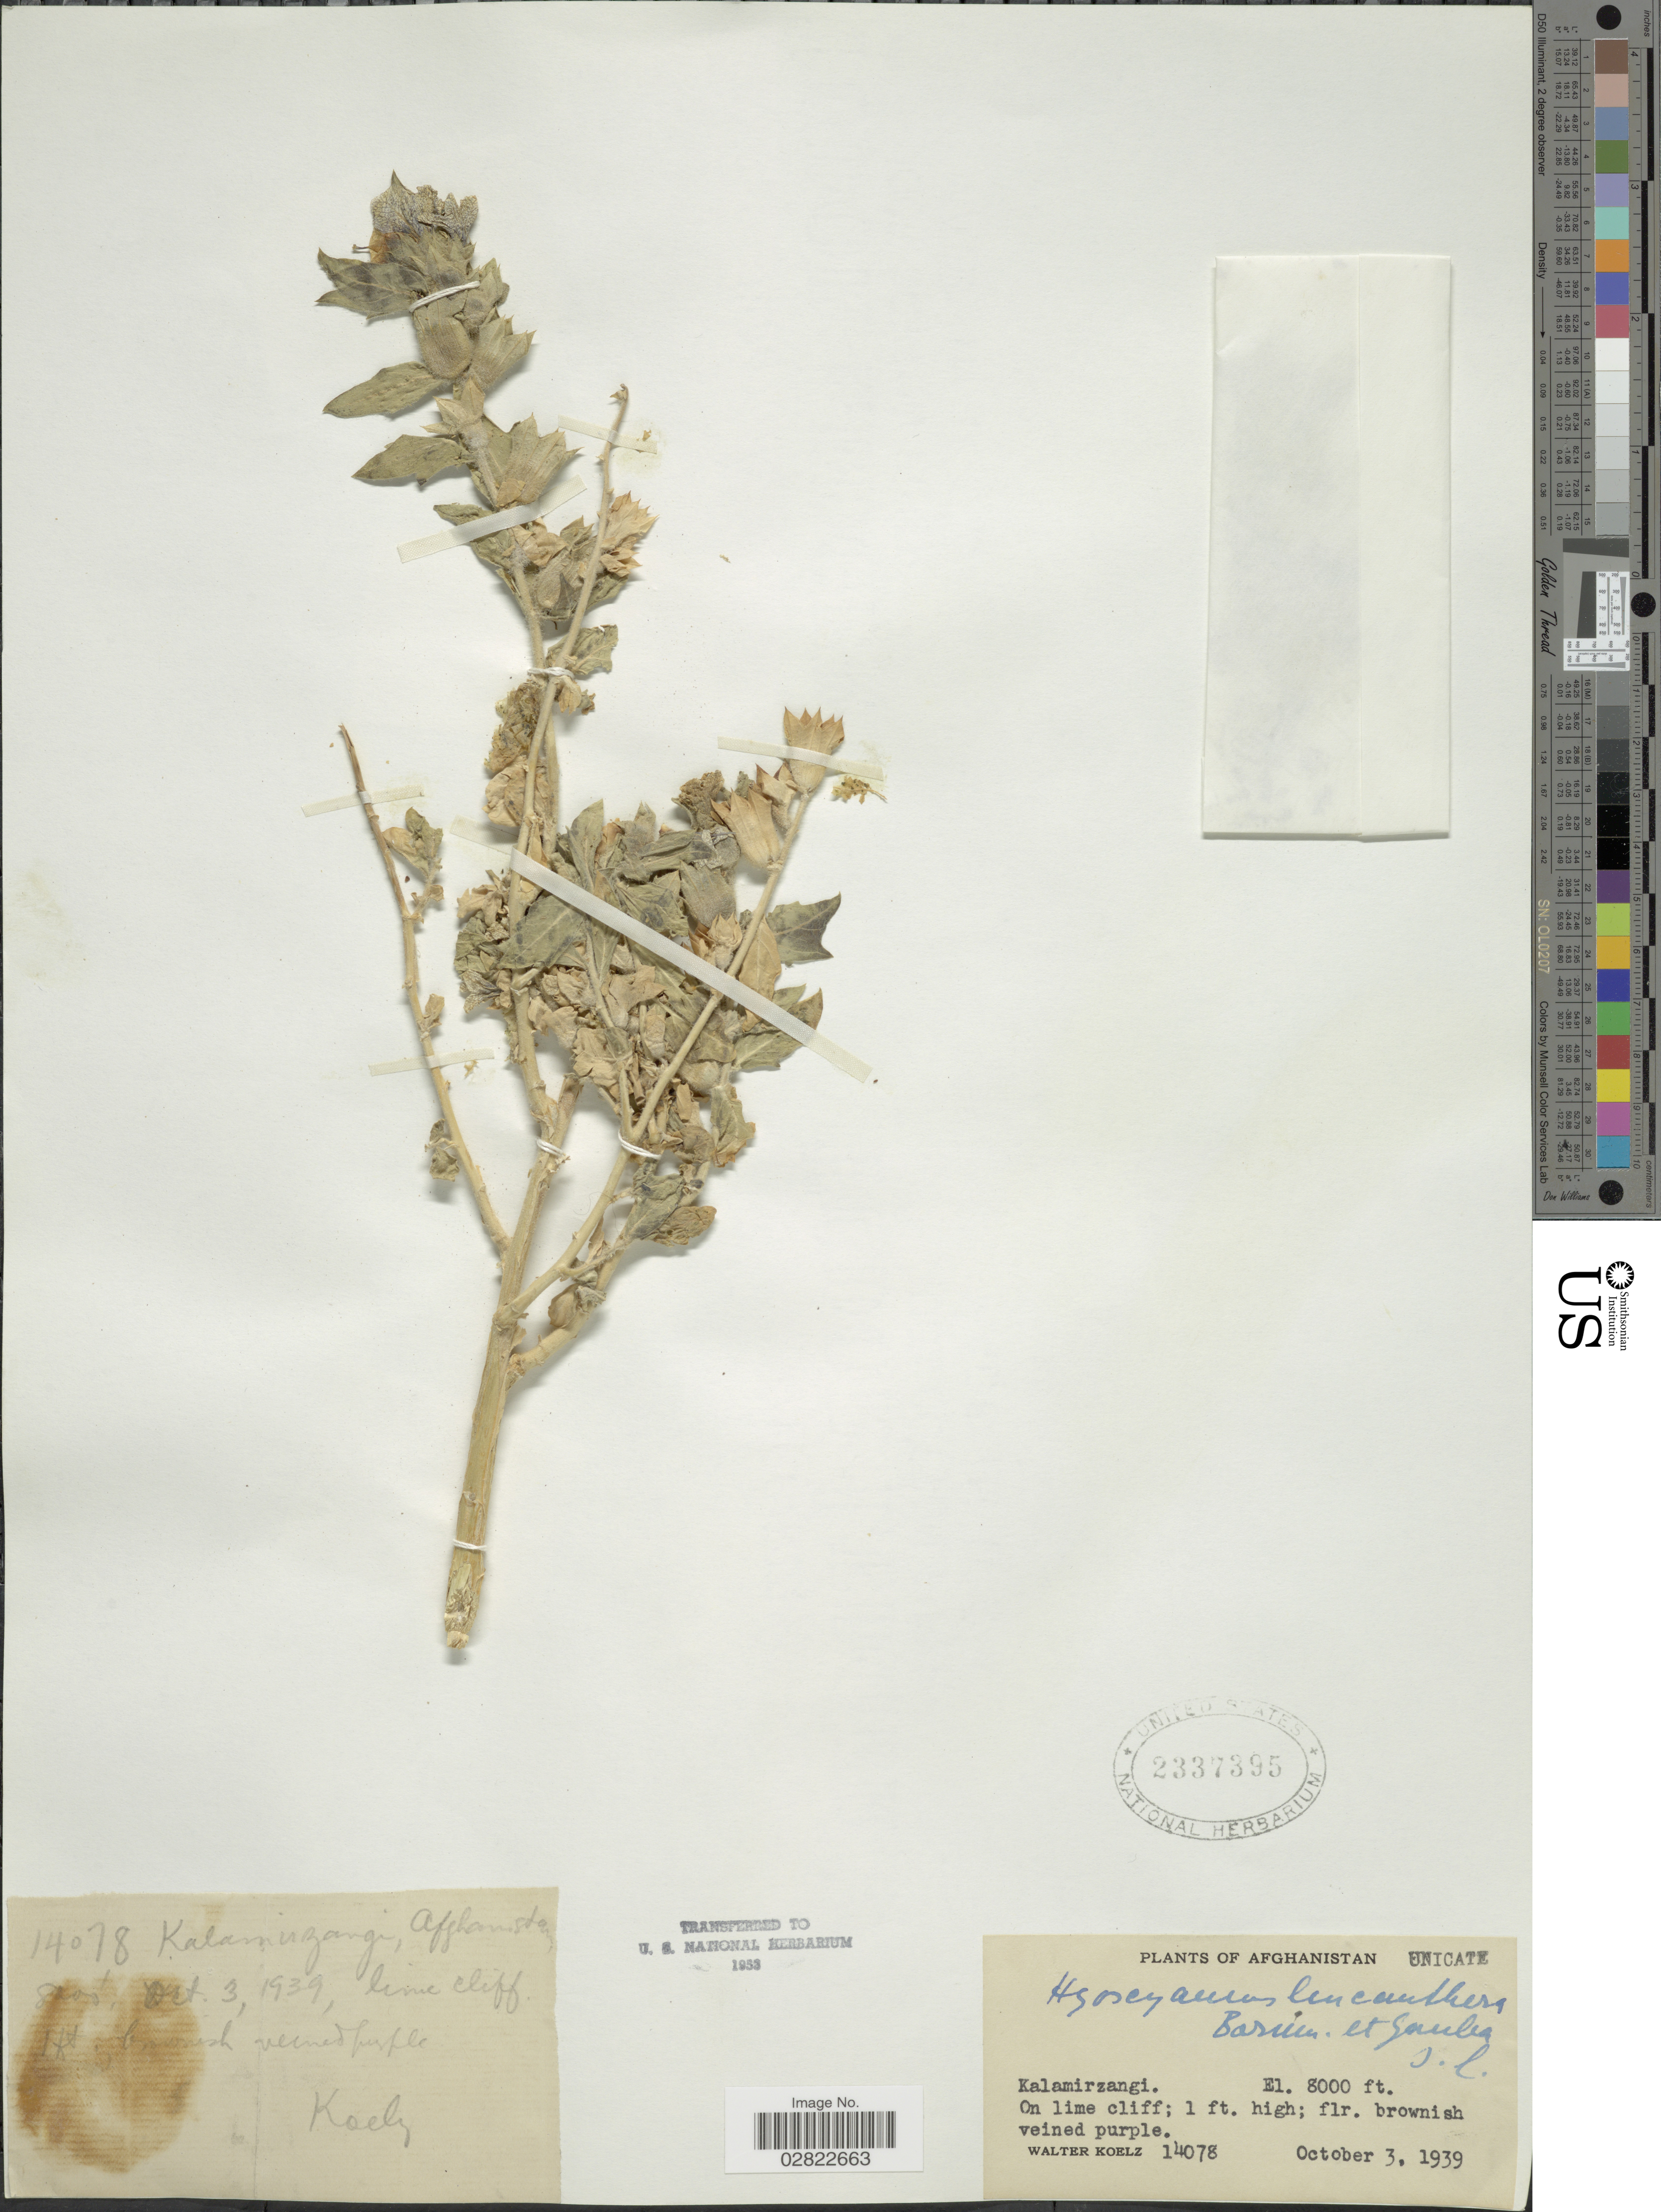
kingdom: Plantae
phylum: Tracheophyta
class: Magnoliopsida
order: Solanales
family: Solanaceae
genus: Hyoscyamus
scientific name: Hyoscyamus leucanthera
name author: Bornm. & Gauba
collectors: W. N. Koelz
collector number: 14078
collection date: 1939-10-03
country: Afghanistan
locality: Kalamirzangi.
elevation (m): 2438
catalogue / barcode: US 2337395